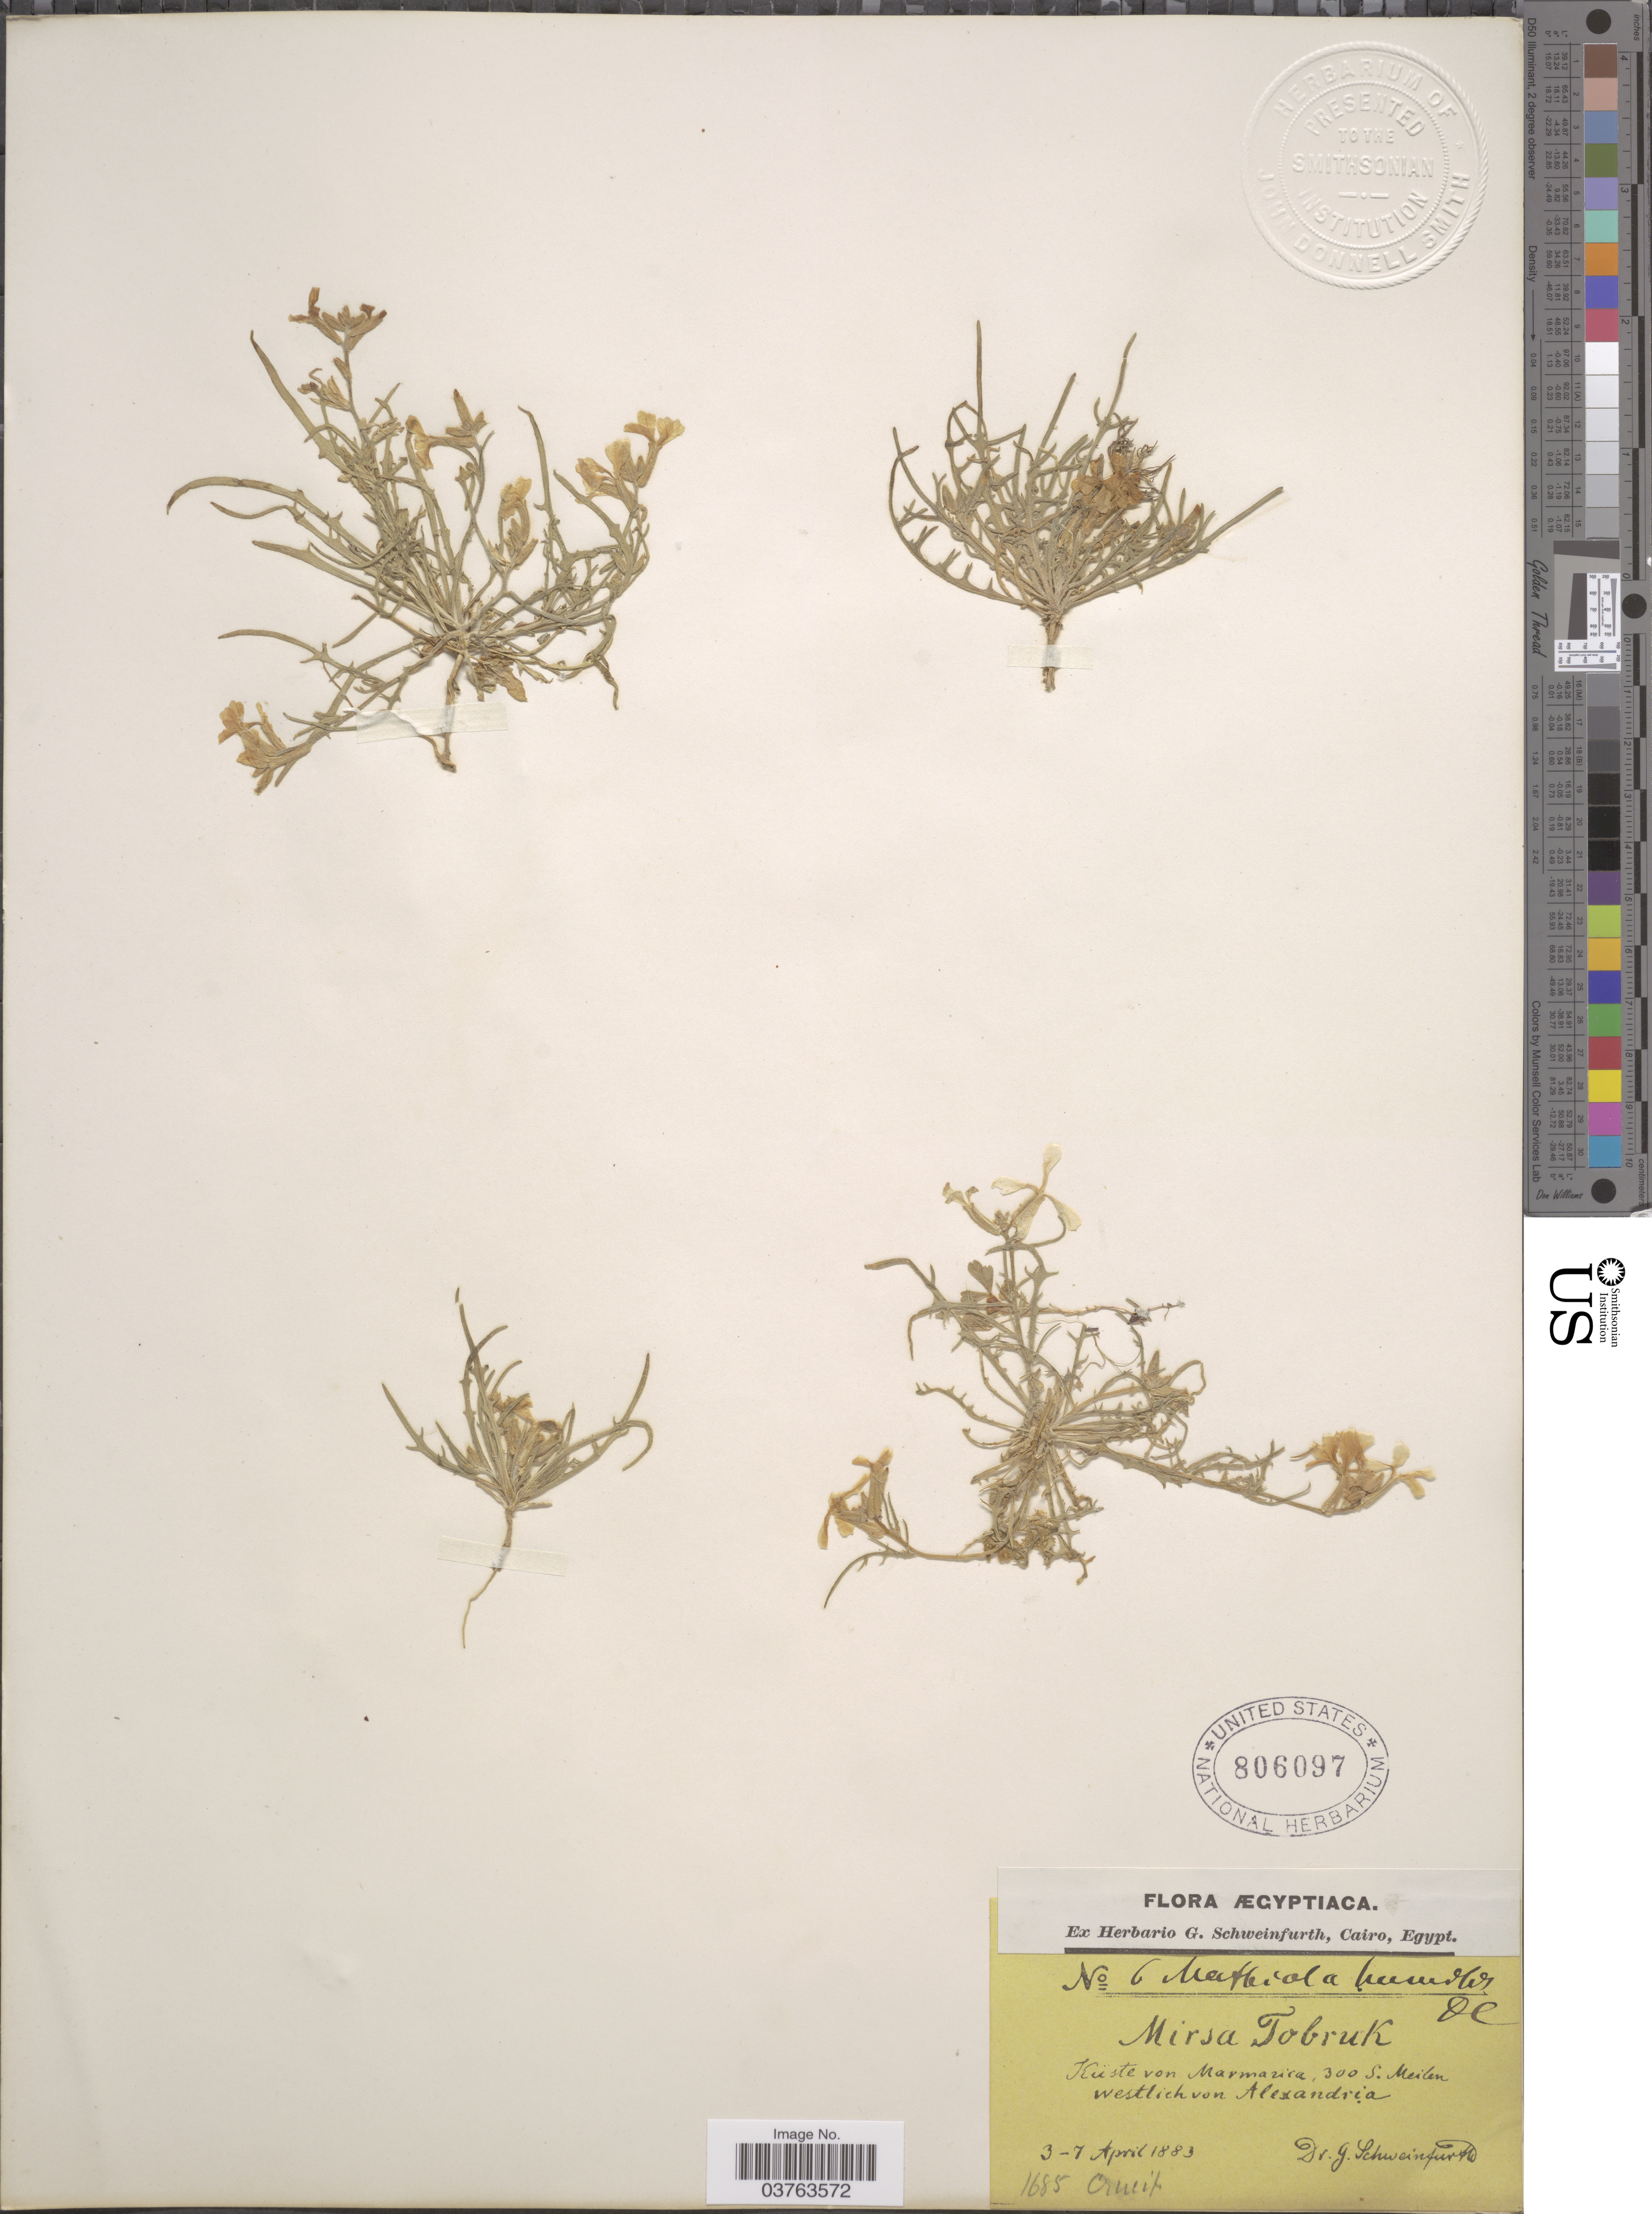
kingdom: Plantae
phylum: Tracheophyta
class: Magnoliopsida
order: Brassicales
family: Brassicaceae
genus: Matthiola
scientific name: Matthiola humilis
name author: DC.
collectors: G. A. Schweinfurth (herbarium)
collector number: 6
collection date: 1883-04-03/1883-04-07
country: Egypt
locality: Ægyptiaca. Küste von Marmarica, Meilen westlich von Alexandria.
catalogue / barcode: US 806097